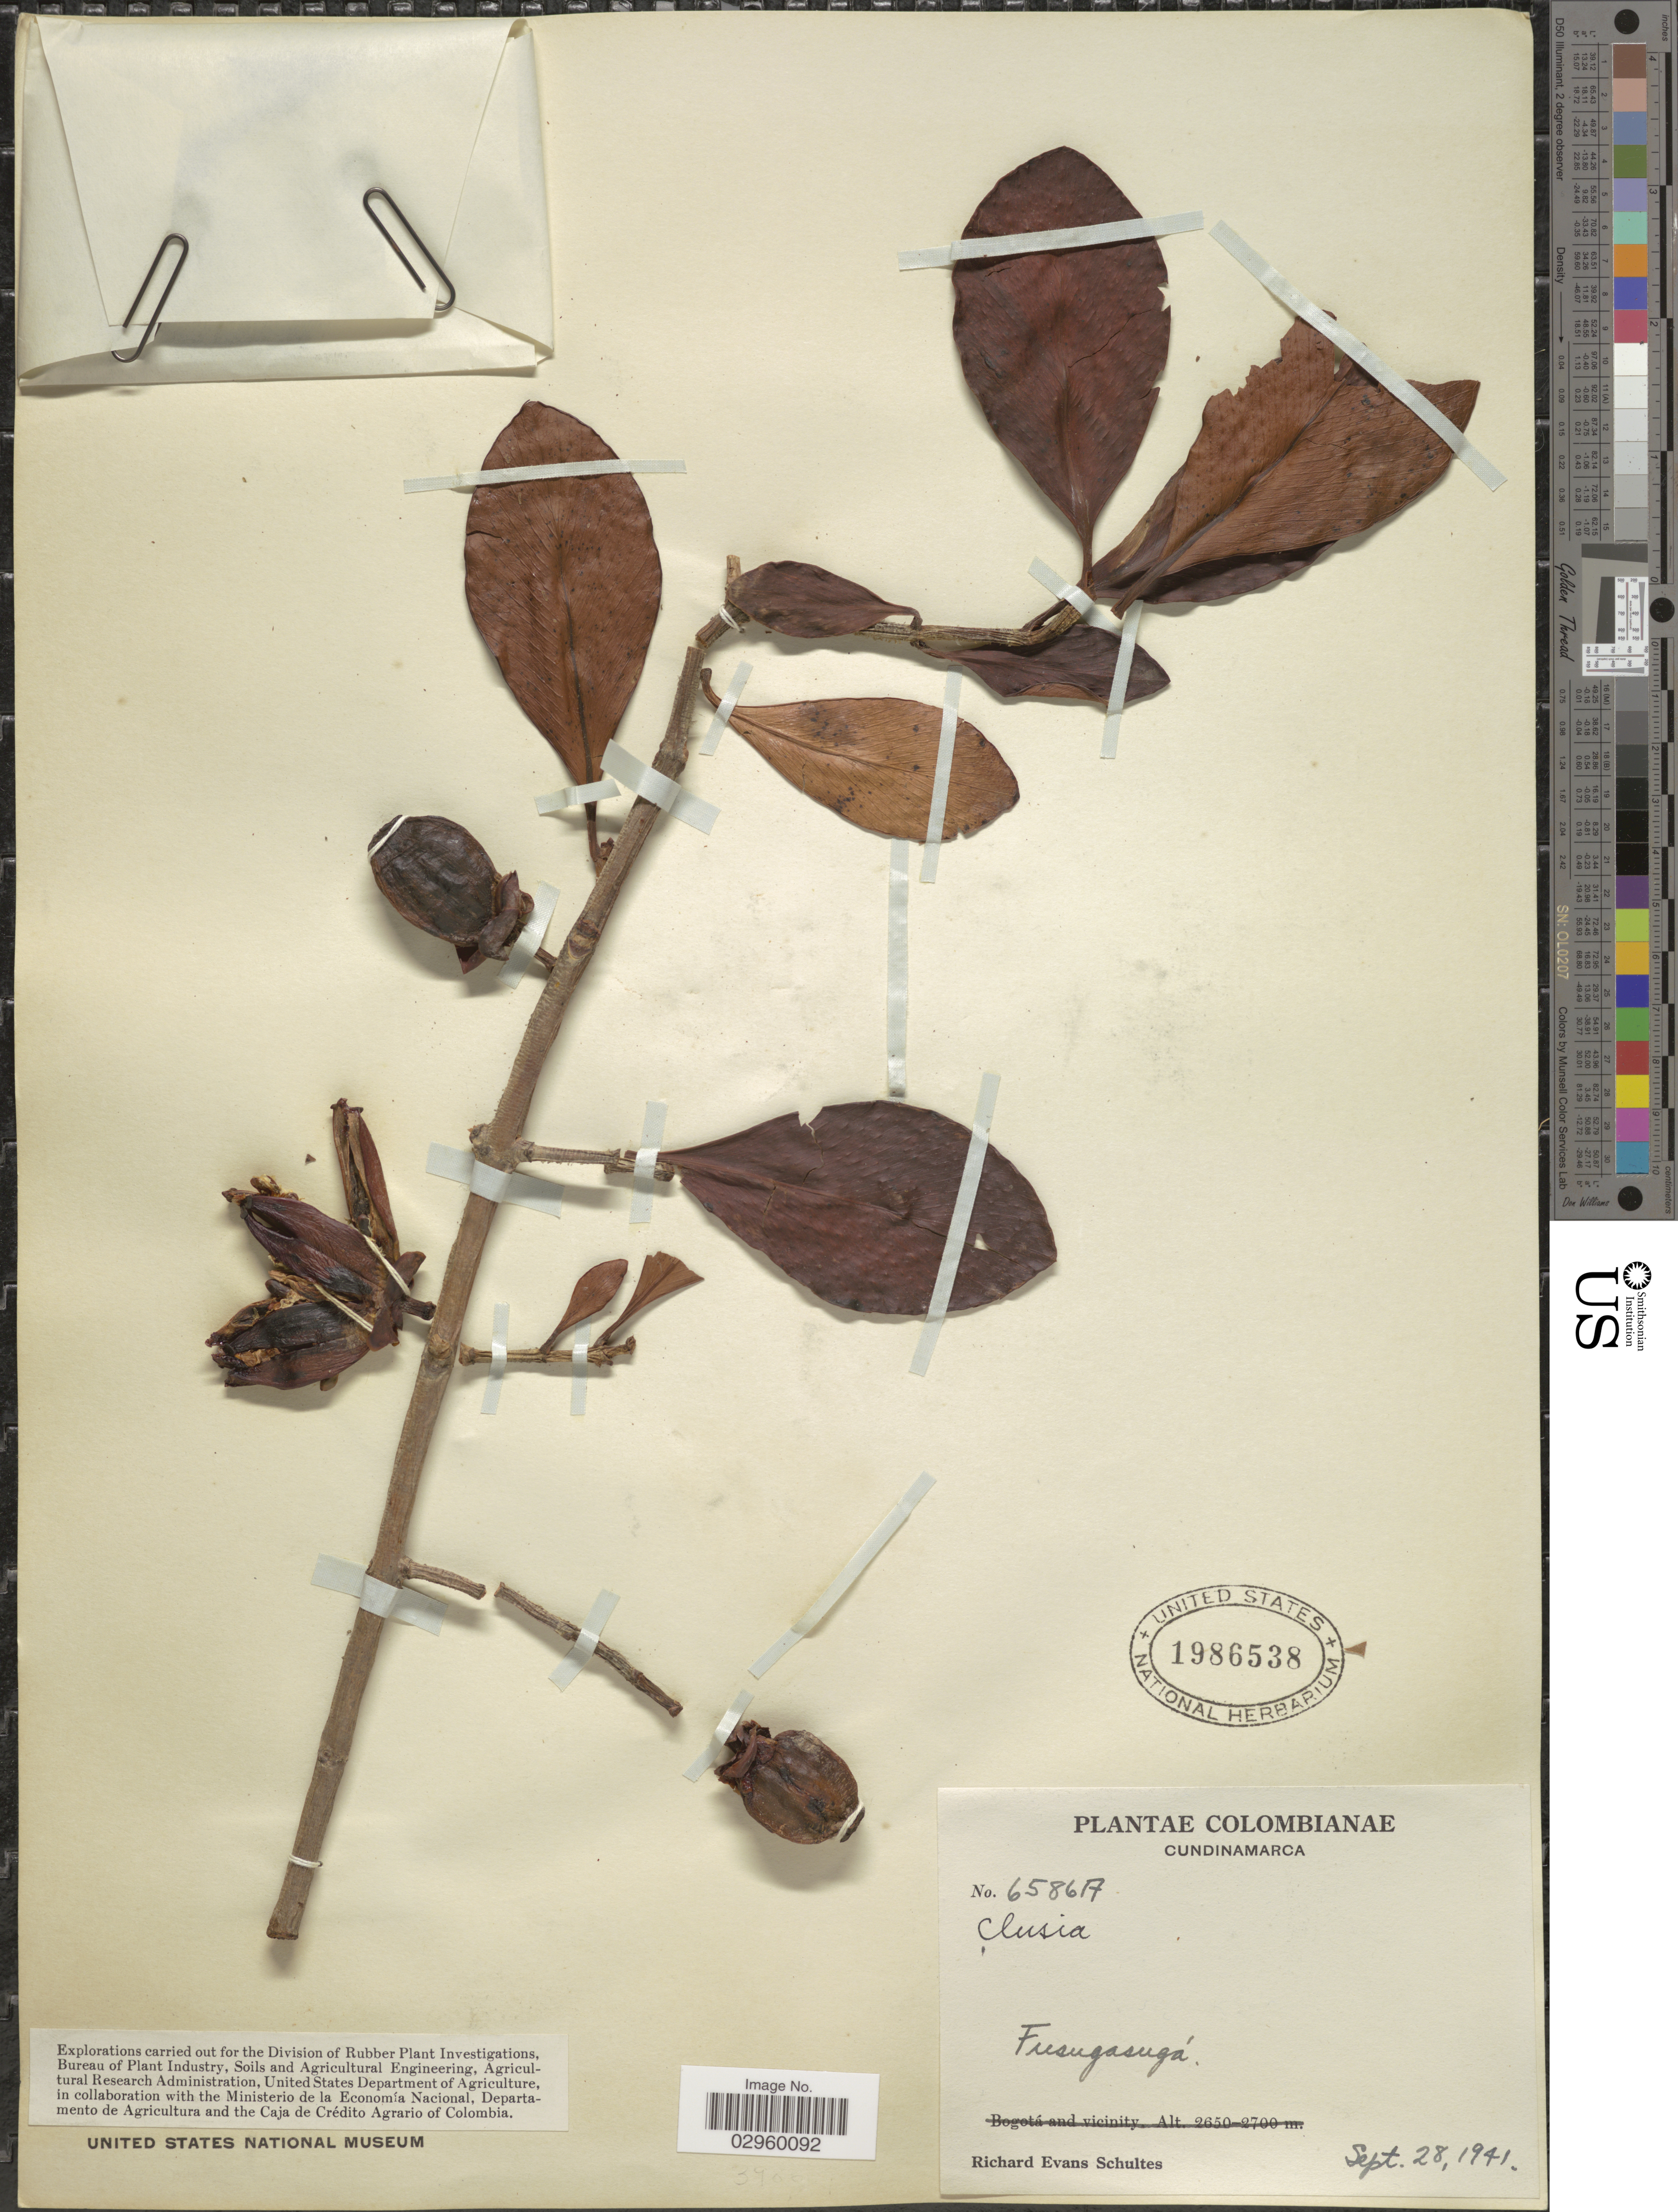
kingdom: Plantae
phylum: Tracheophyta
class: Magnoliopsida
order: Malpighiales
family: Clusiaceae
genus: Clusia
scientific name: Clusia sp.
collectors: R. E. Schultes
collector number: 658617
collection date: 1941-09-28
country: Colombia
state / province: Cundinamarca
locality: Fusugasugá.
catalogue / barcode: US 1986538